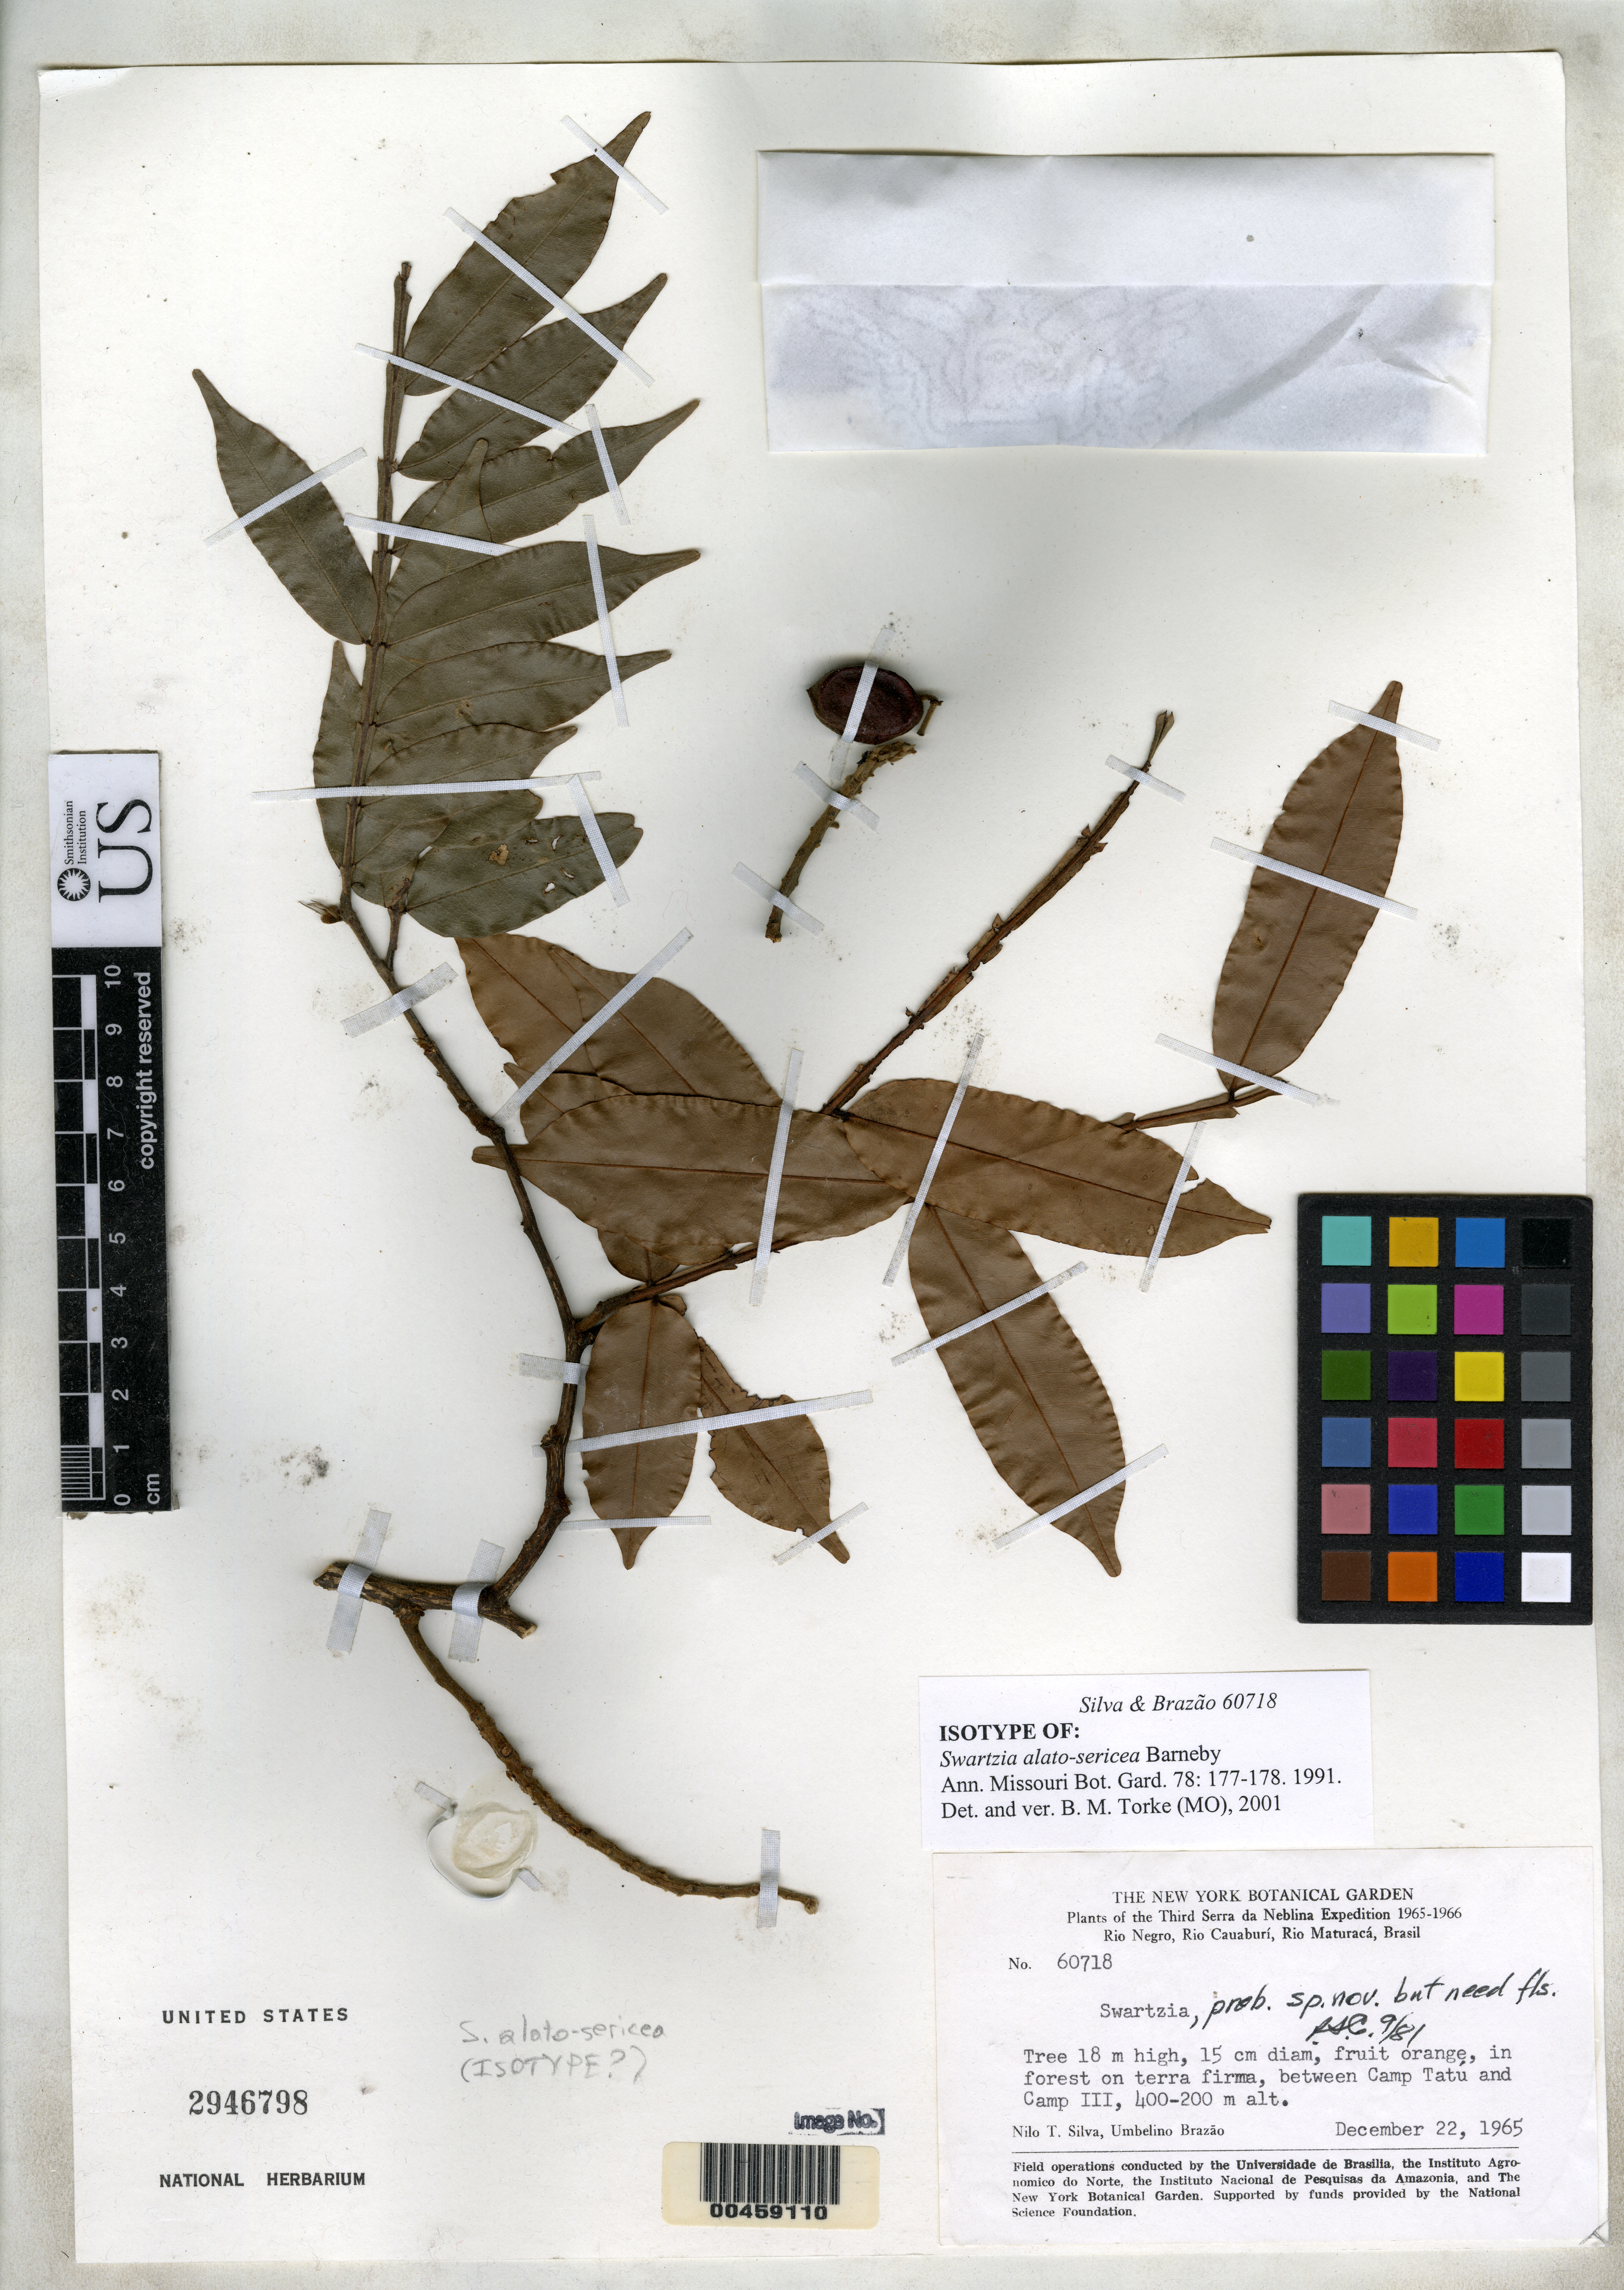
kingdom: Plantae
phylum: Tracheophyta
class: Magnoliopsida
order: Fabales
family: Fabaceae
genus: Swartzia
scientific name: Swartzia alato-sericea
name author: Barneby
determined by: Torke, B. M., (MO)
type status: Isotype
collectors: N. T. Silva & U. Brazão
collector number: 60718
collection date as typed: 22 Dec 1965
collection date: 1965-12-22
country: Brazil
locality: In forest of terra firma, between Camp Tatu and Camp III.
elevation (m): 200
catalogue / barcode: US 2946798